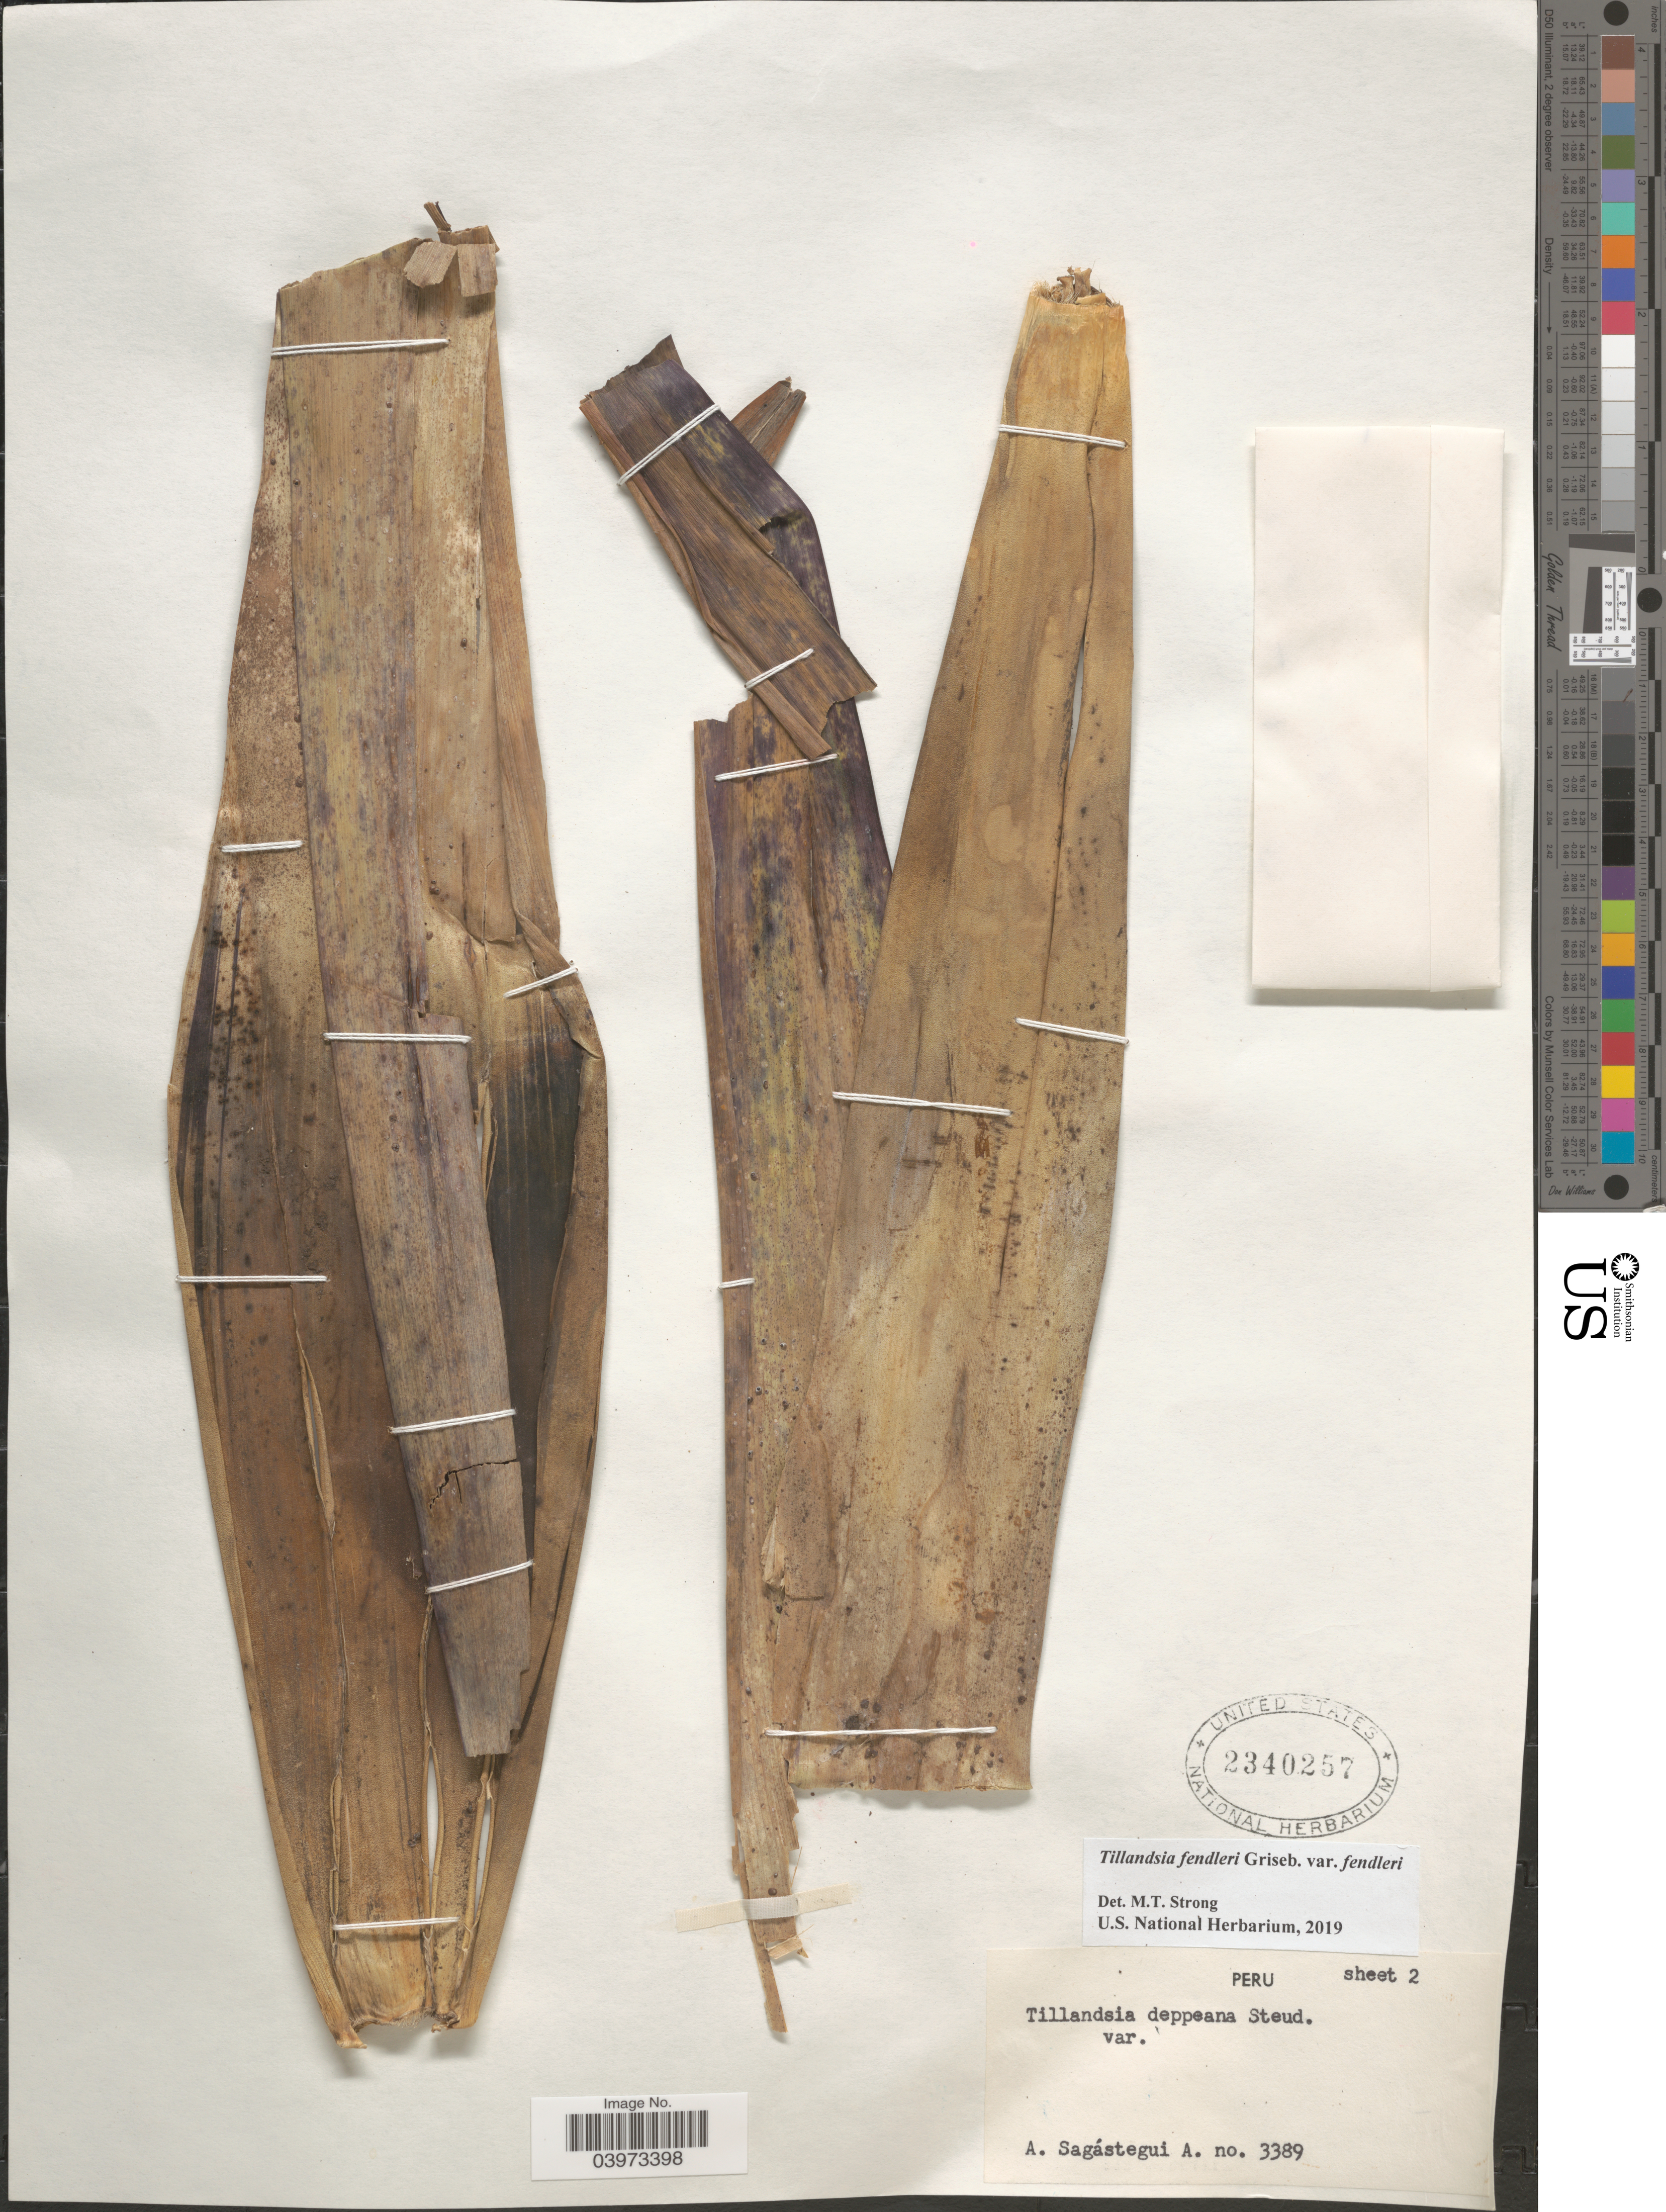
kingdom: Plantae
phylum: Tracheophyta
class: Liliopsida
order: Poales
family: Bromeliaceae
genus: Tillandsia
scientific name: Tillandsia fendleri var. fendleri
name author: Griseb.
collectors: A. Sagástegui A.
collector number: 3389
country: Peru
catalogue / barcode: US 2340257